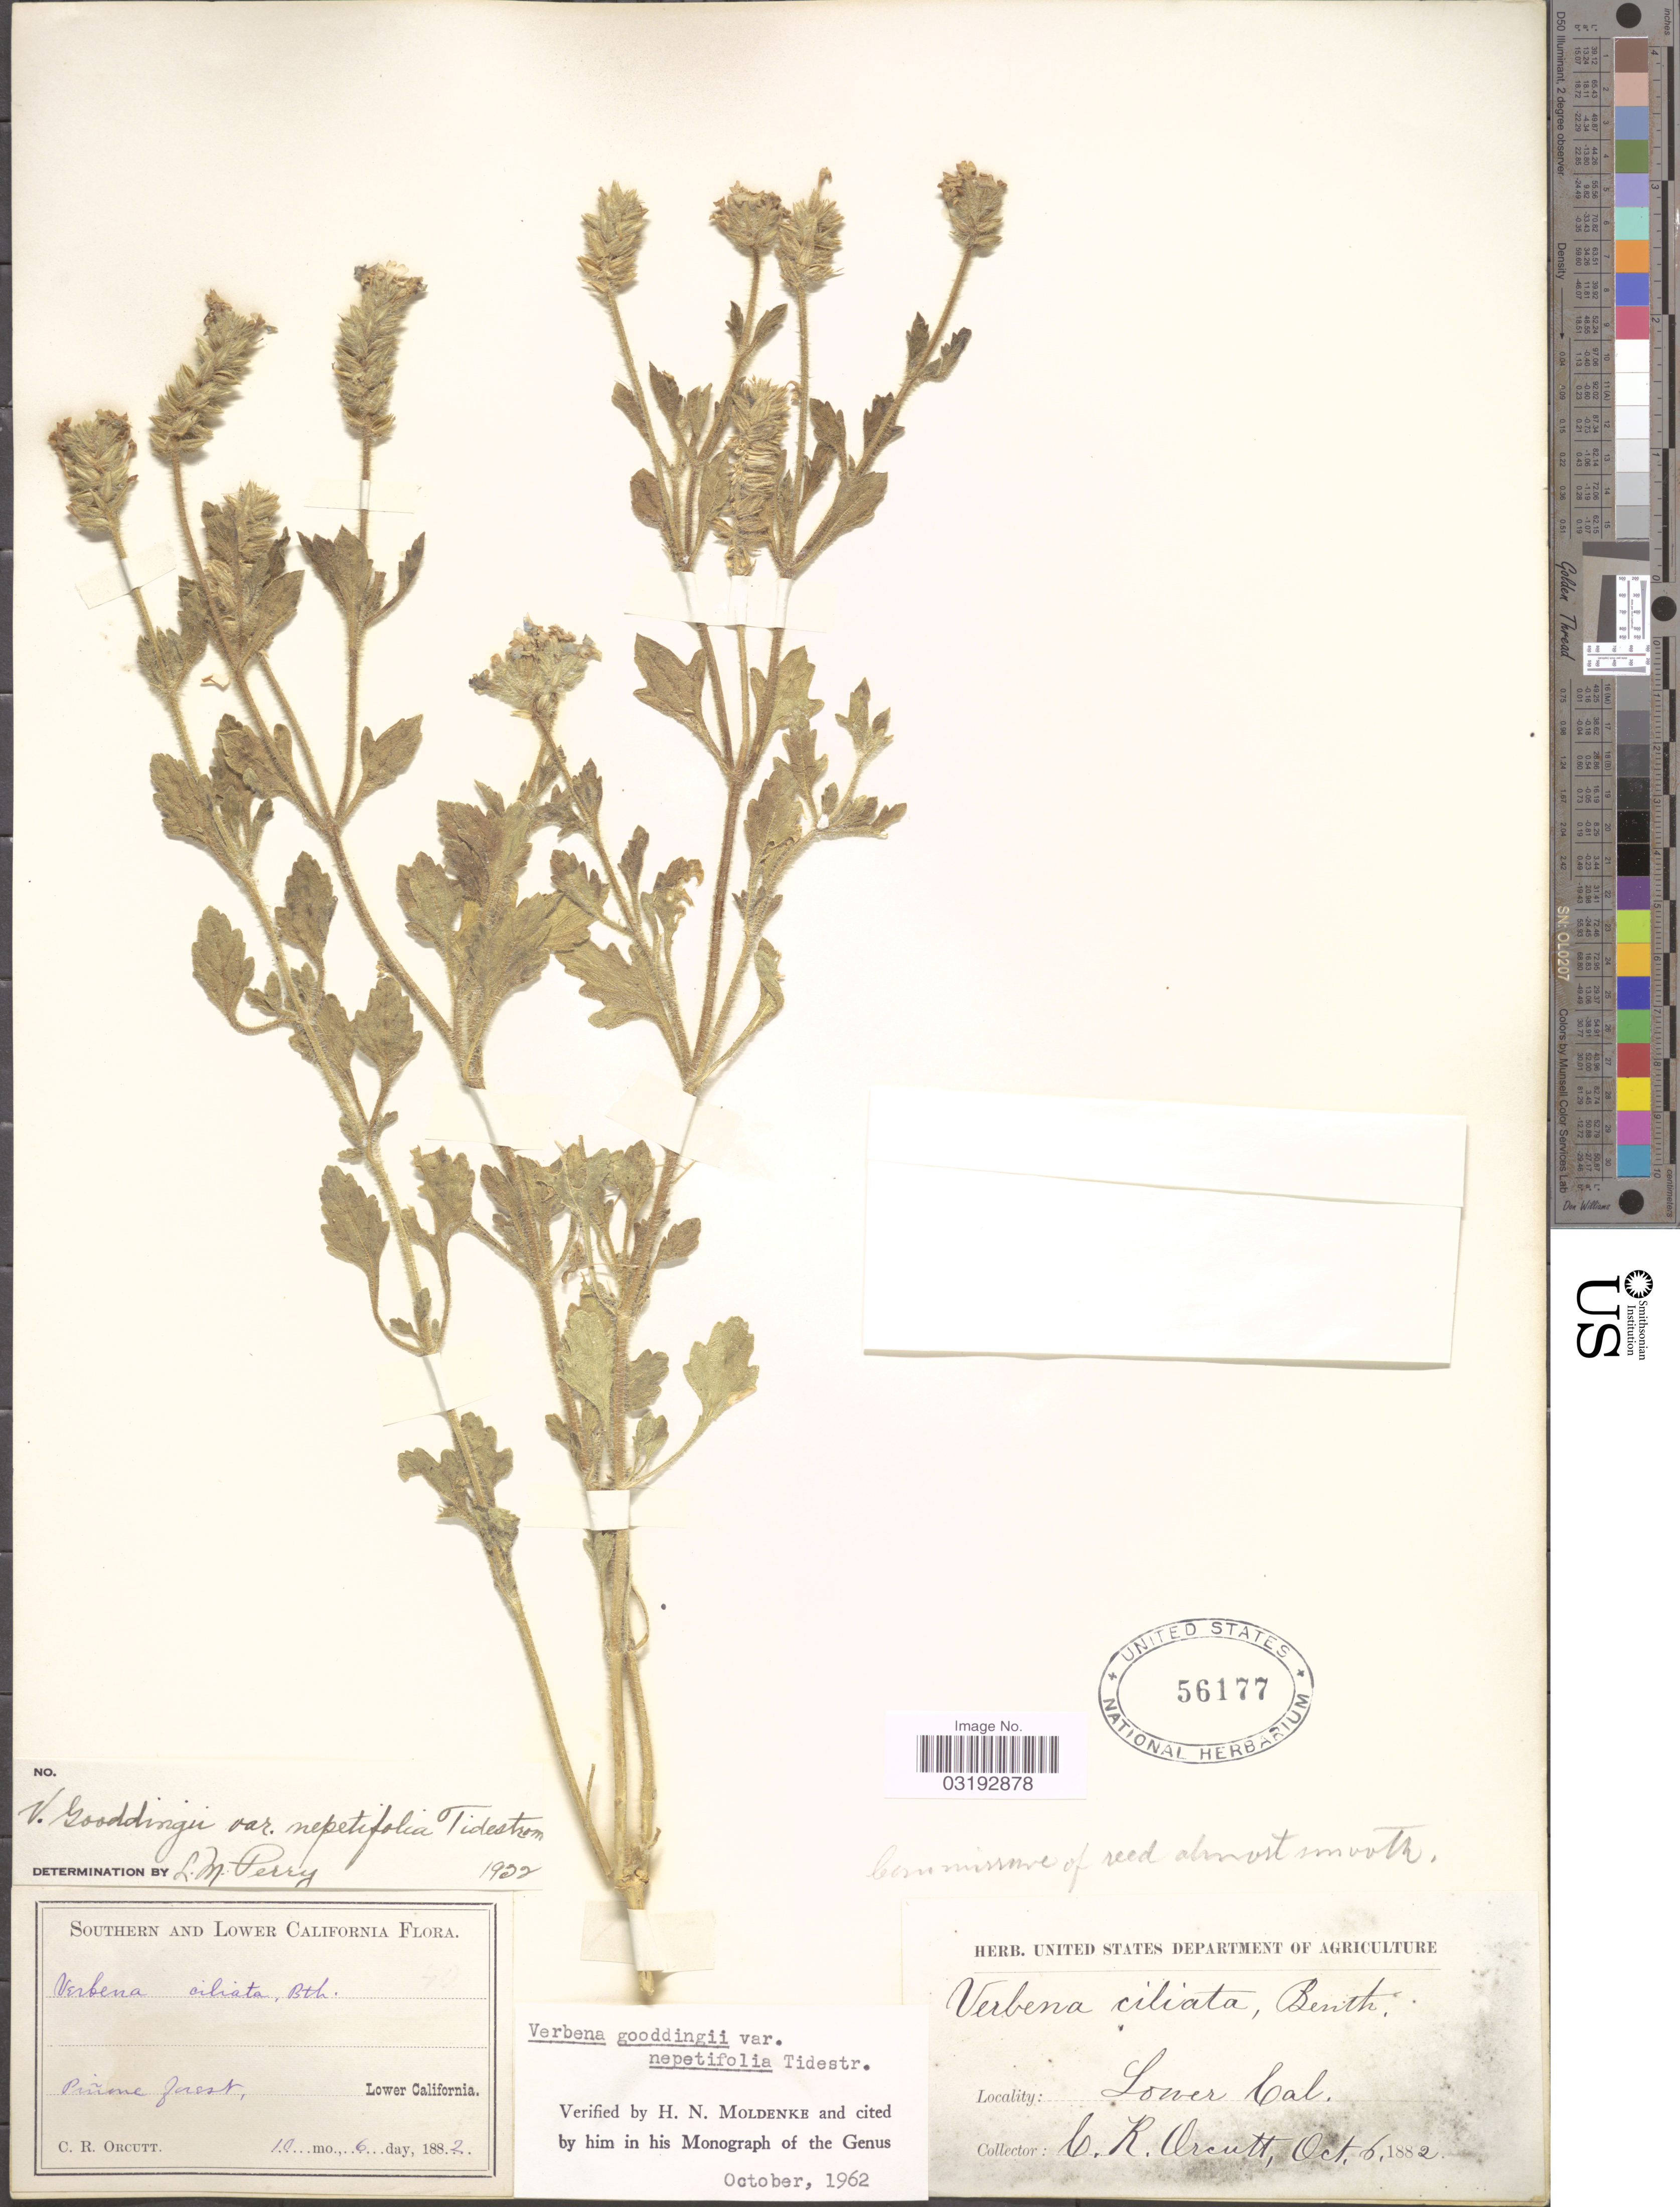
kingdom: Plantae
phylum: Tracheophyta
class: Magnoliopsida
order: Lamiales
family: Verbenaceae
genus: Verbena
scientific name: Verbena gooddingii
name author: Briq.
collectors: C. R. Orcutt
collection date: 1882-10-06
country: Mexico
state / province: Baja California Norte / Baja California Sur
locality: Piñone forest. Lower California.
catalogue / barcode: US 56177